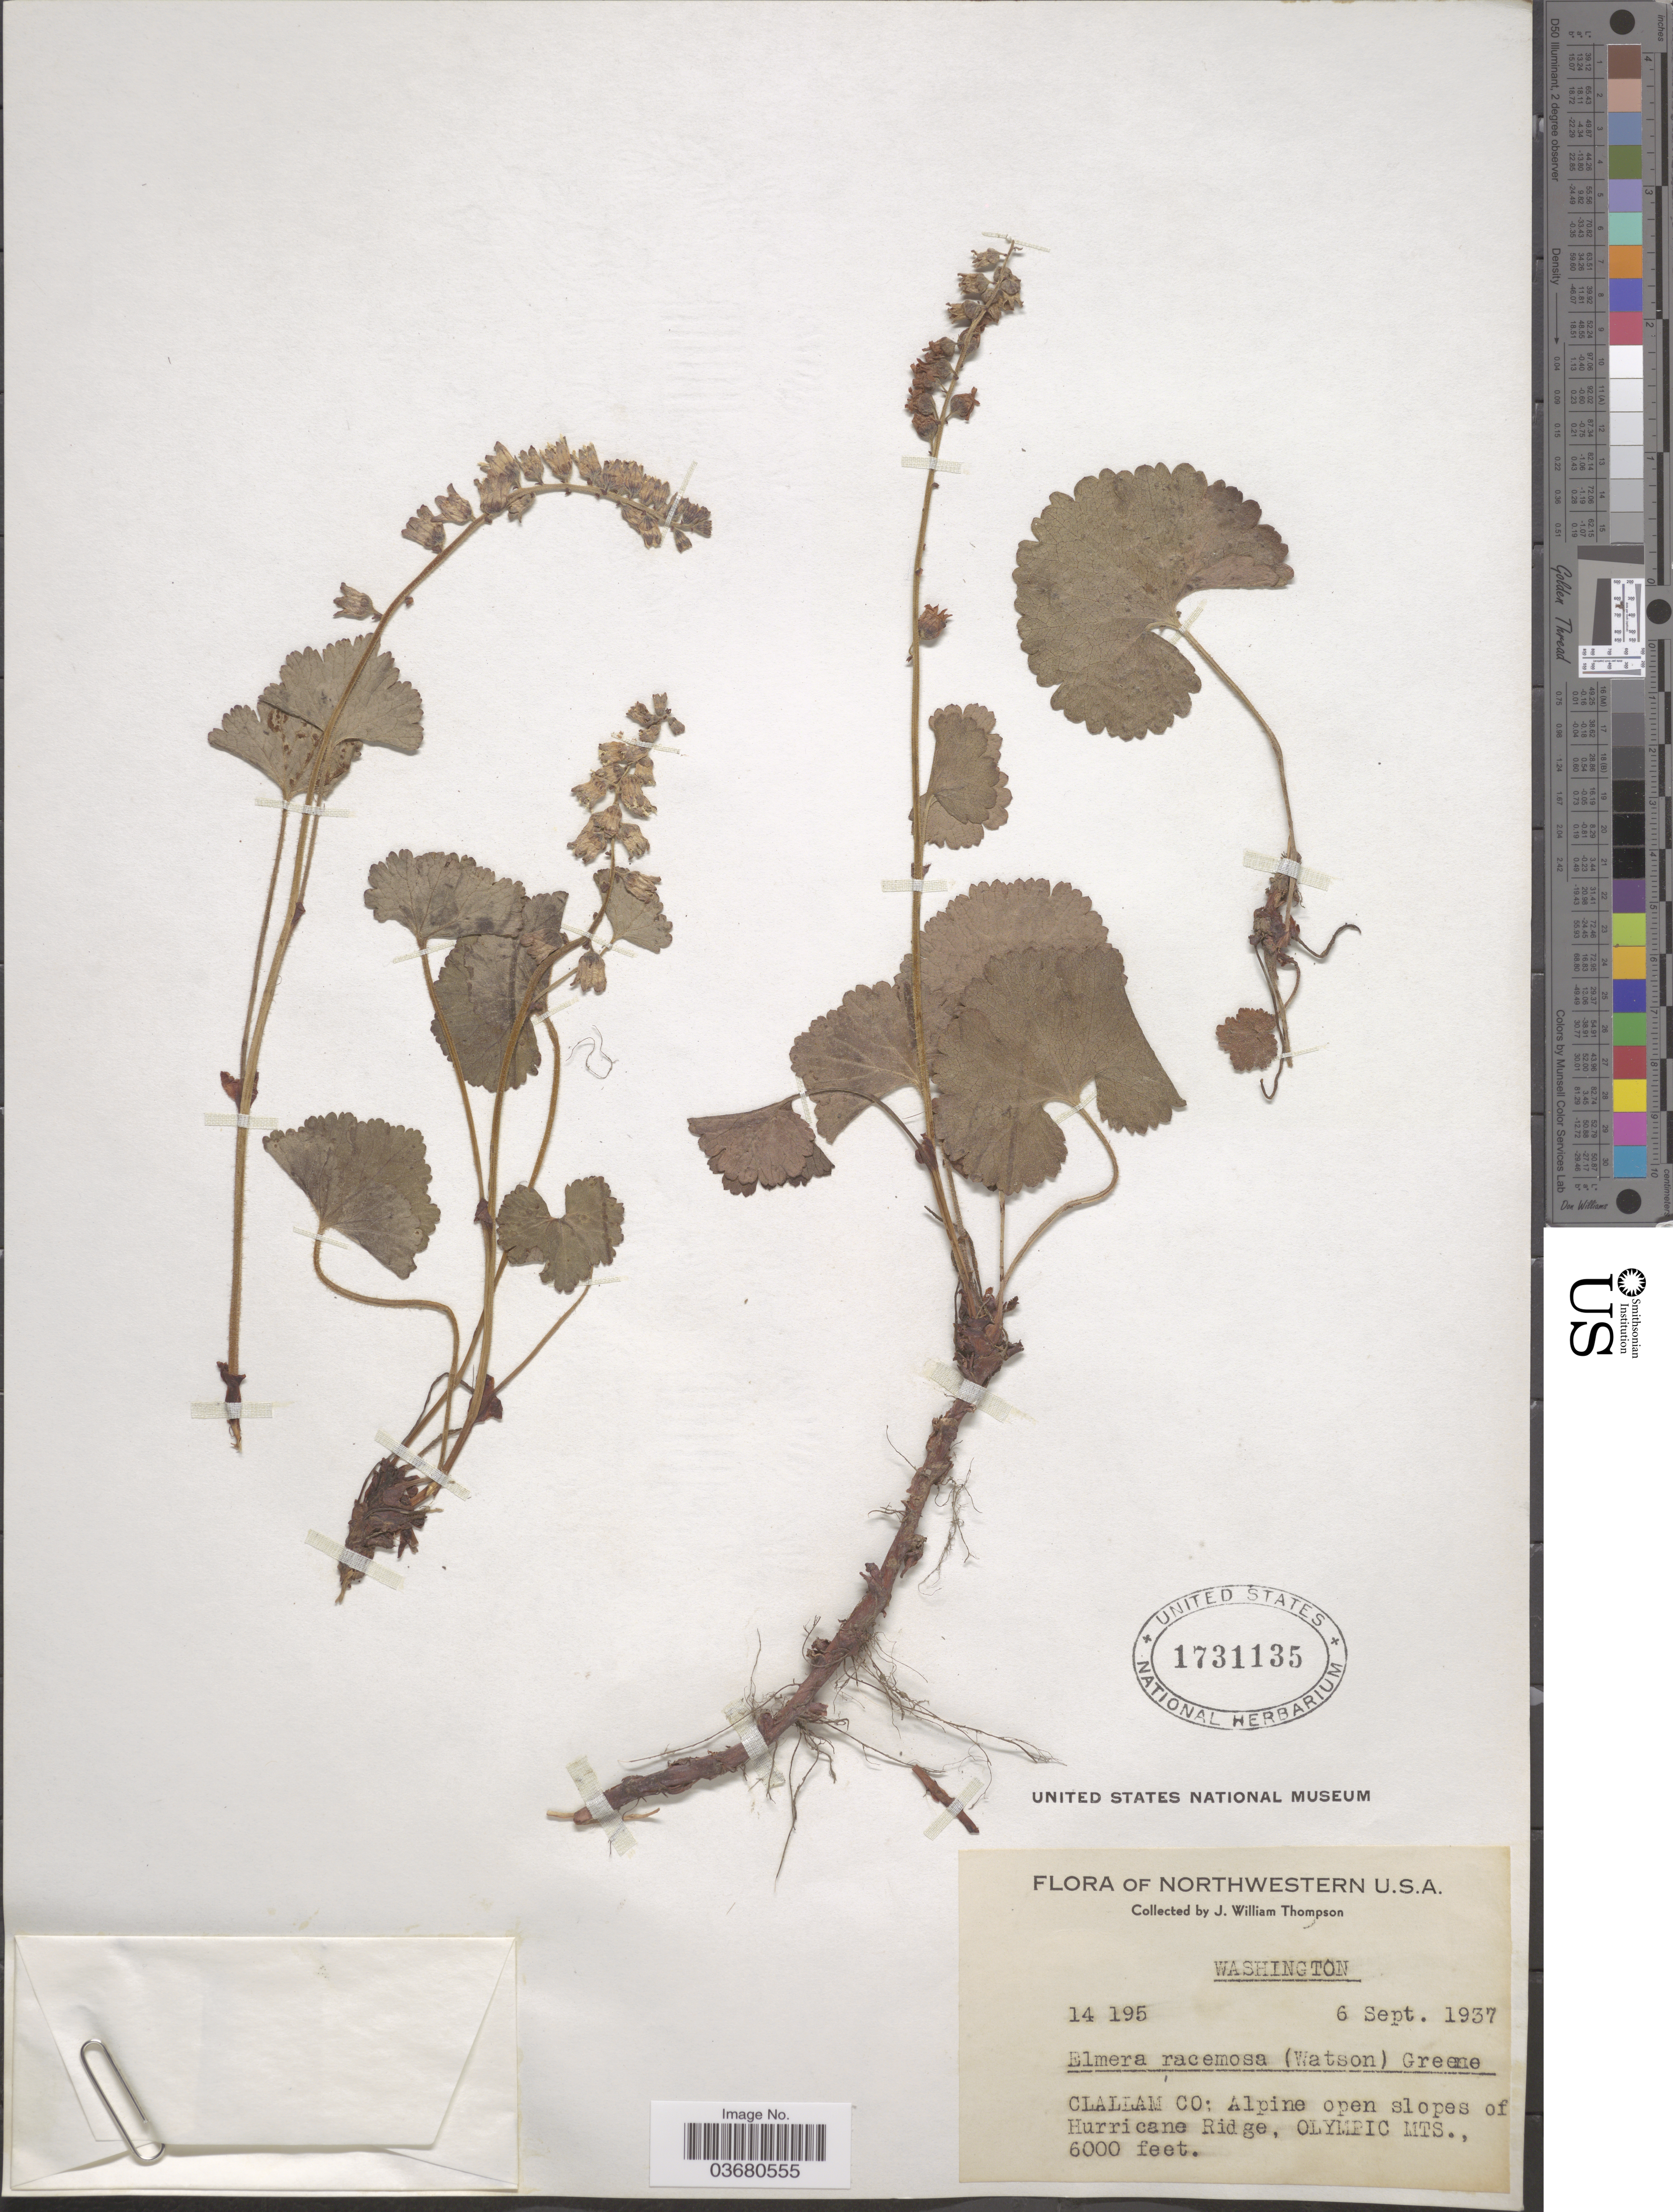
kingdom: Plantae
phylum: Tracheophyta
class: Magnoliopsida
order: Saxifragales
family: Saxifragaceae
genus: Elmera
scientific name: Elmera racemosa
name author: (S. Watson) Rydb.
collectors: J. W. Thompson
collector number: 14195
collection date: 1937-09-06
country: United States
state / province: Washington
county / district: Clallam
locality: Northwestern. Clallam Co: Alpine open slopes of Hurricane Ridge, Olympic Mts.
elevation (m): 1829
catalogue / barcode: US 1731135